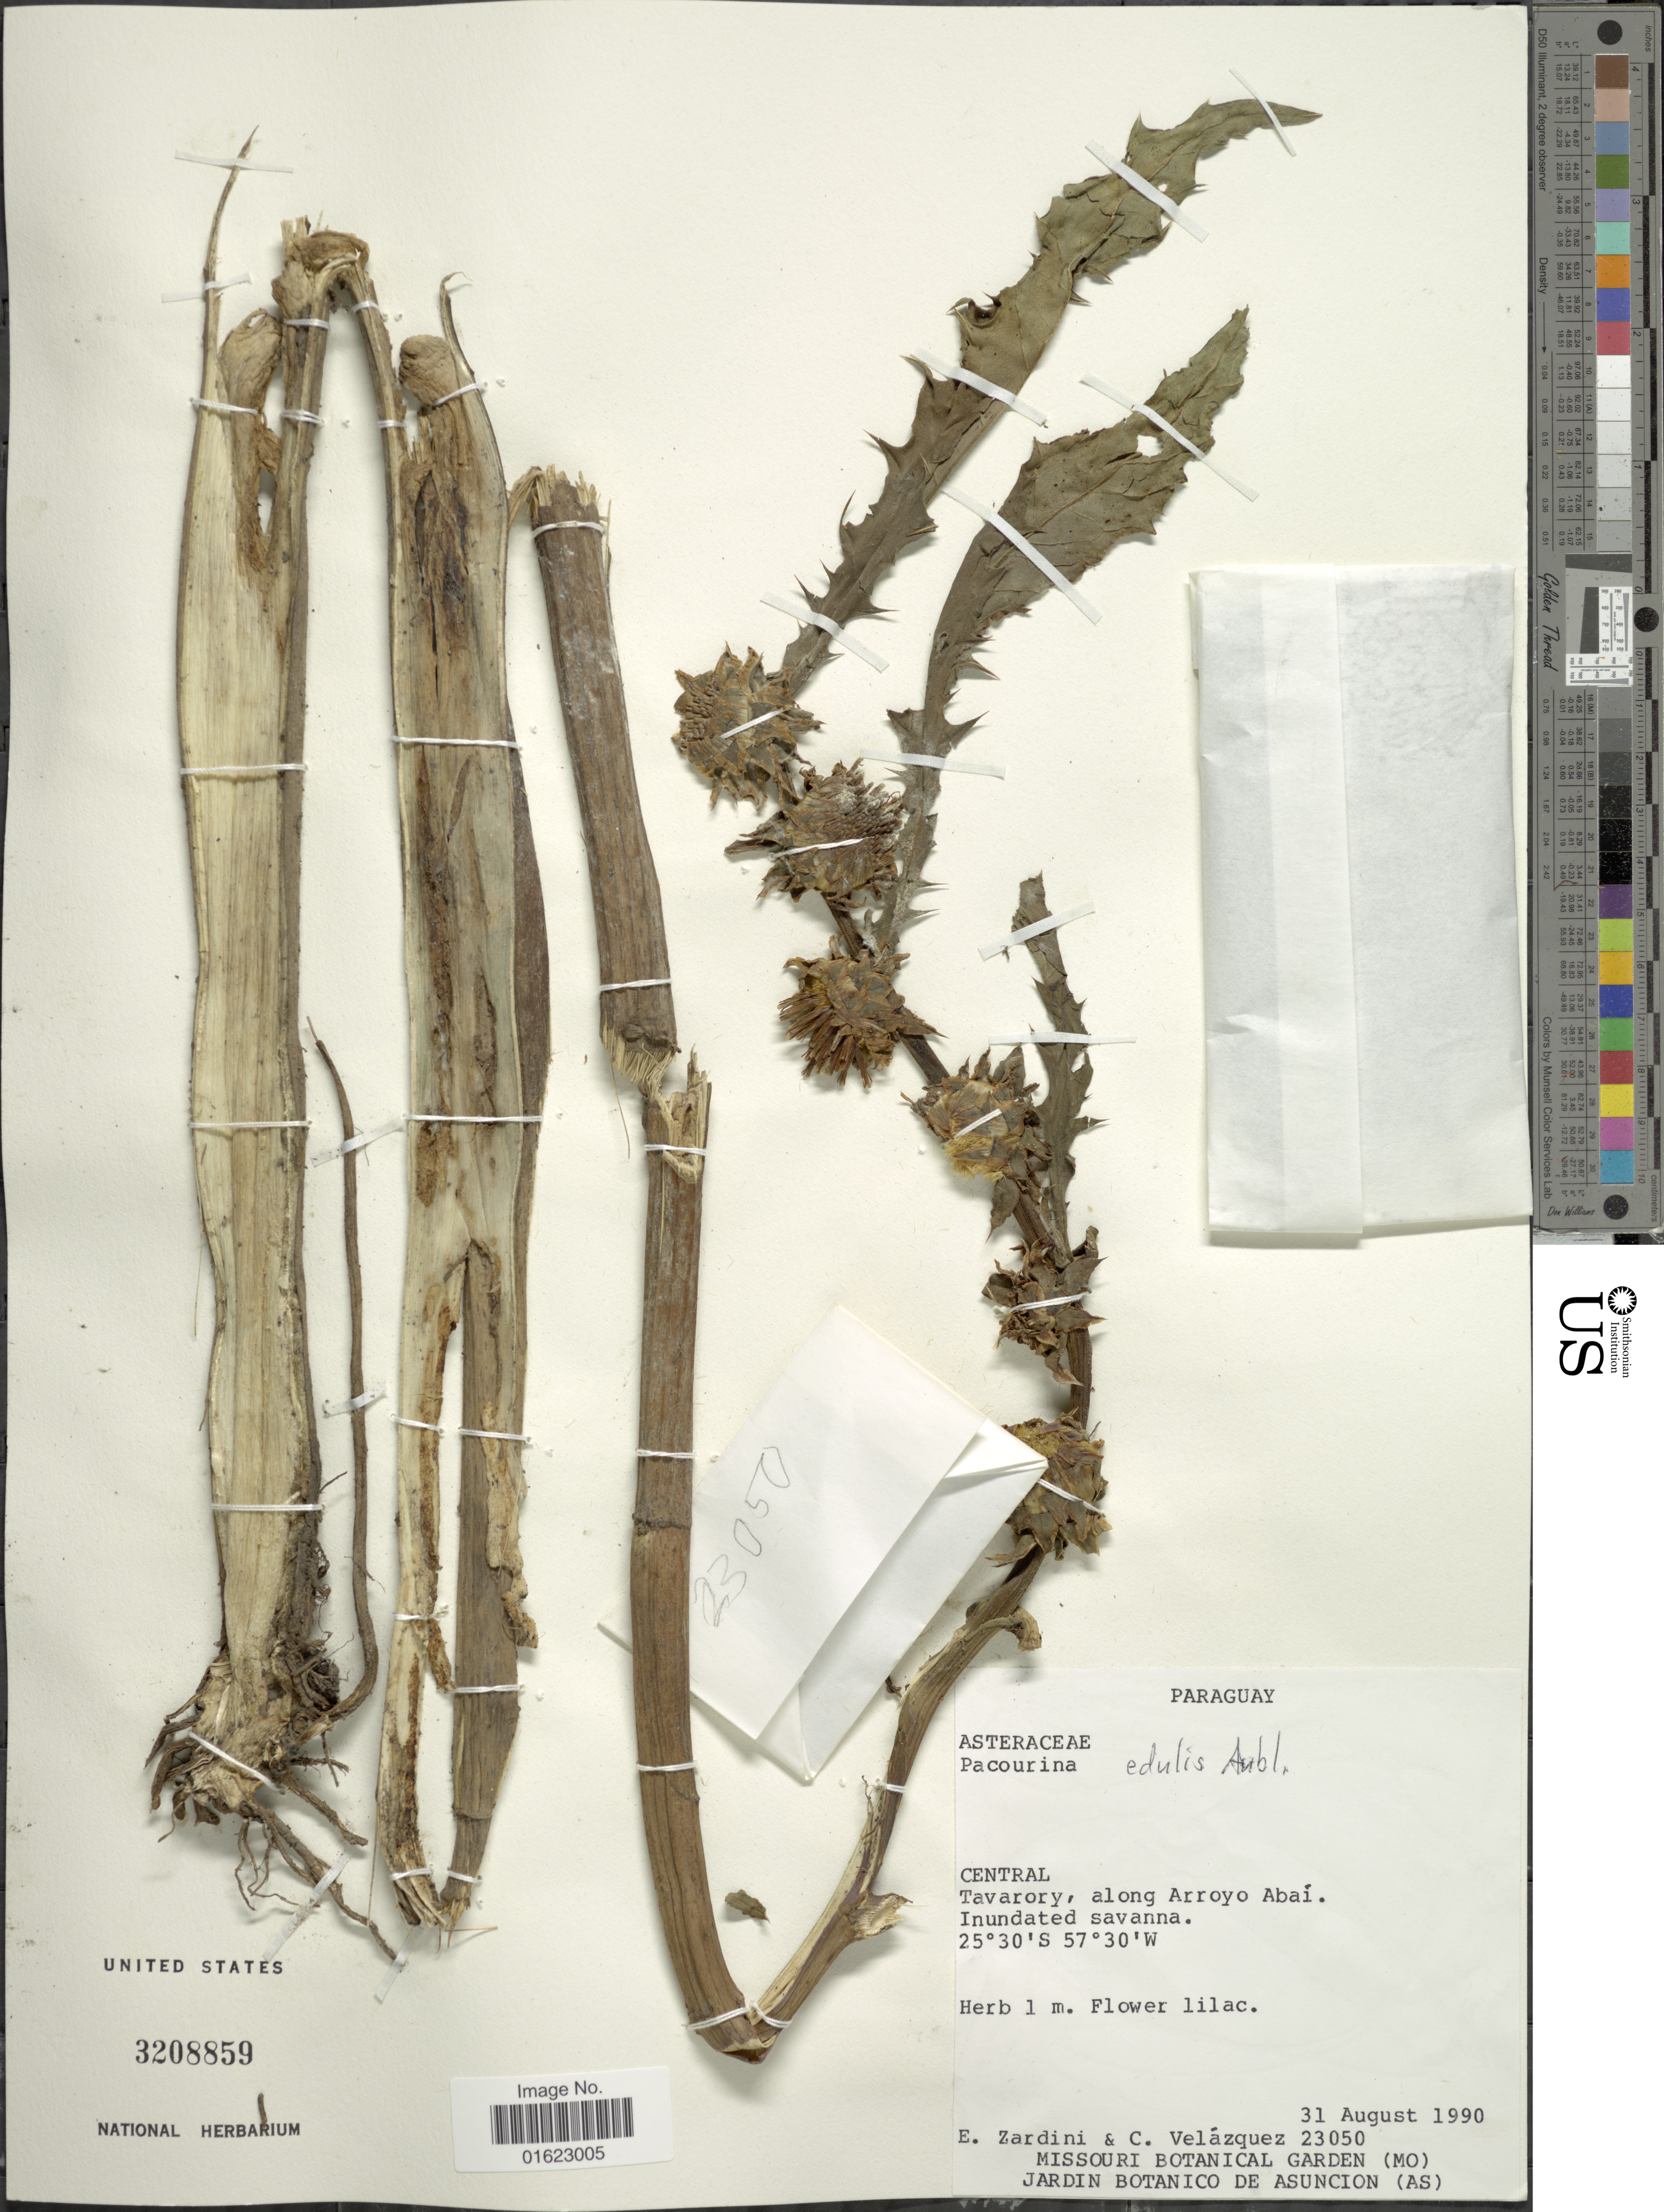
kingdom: Plantae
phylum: Tracheophyta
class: Magnoliopsida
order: Asterales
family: Asteraceae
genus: Pacourina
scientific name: Pacourina edulis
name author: Aubl.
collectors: E. M. Zardini & C. Velázquez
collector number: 23050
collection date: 1990-08-31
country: Paraguay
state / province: Central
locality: Paraguay, Central, Tavarory, along Arroyo Abai, Inundated savanna,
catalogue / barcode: US 3208859